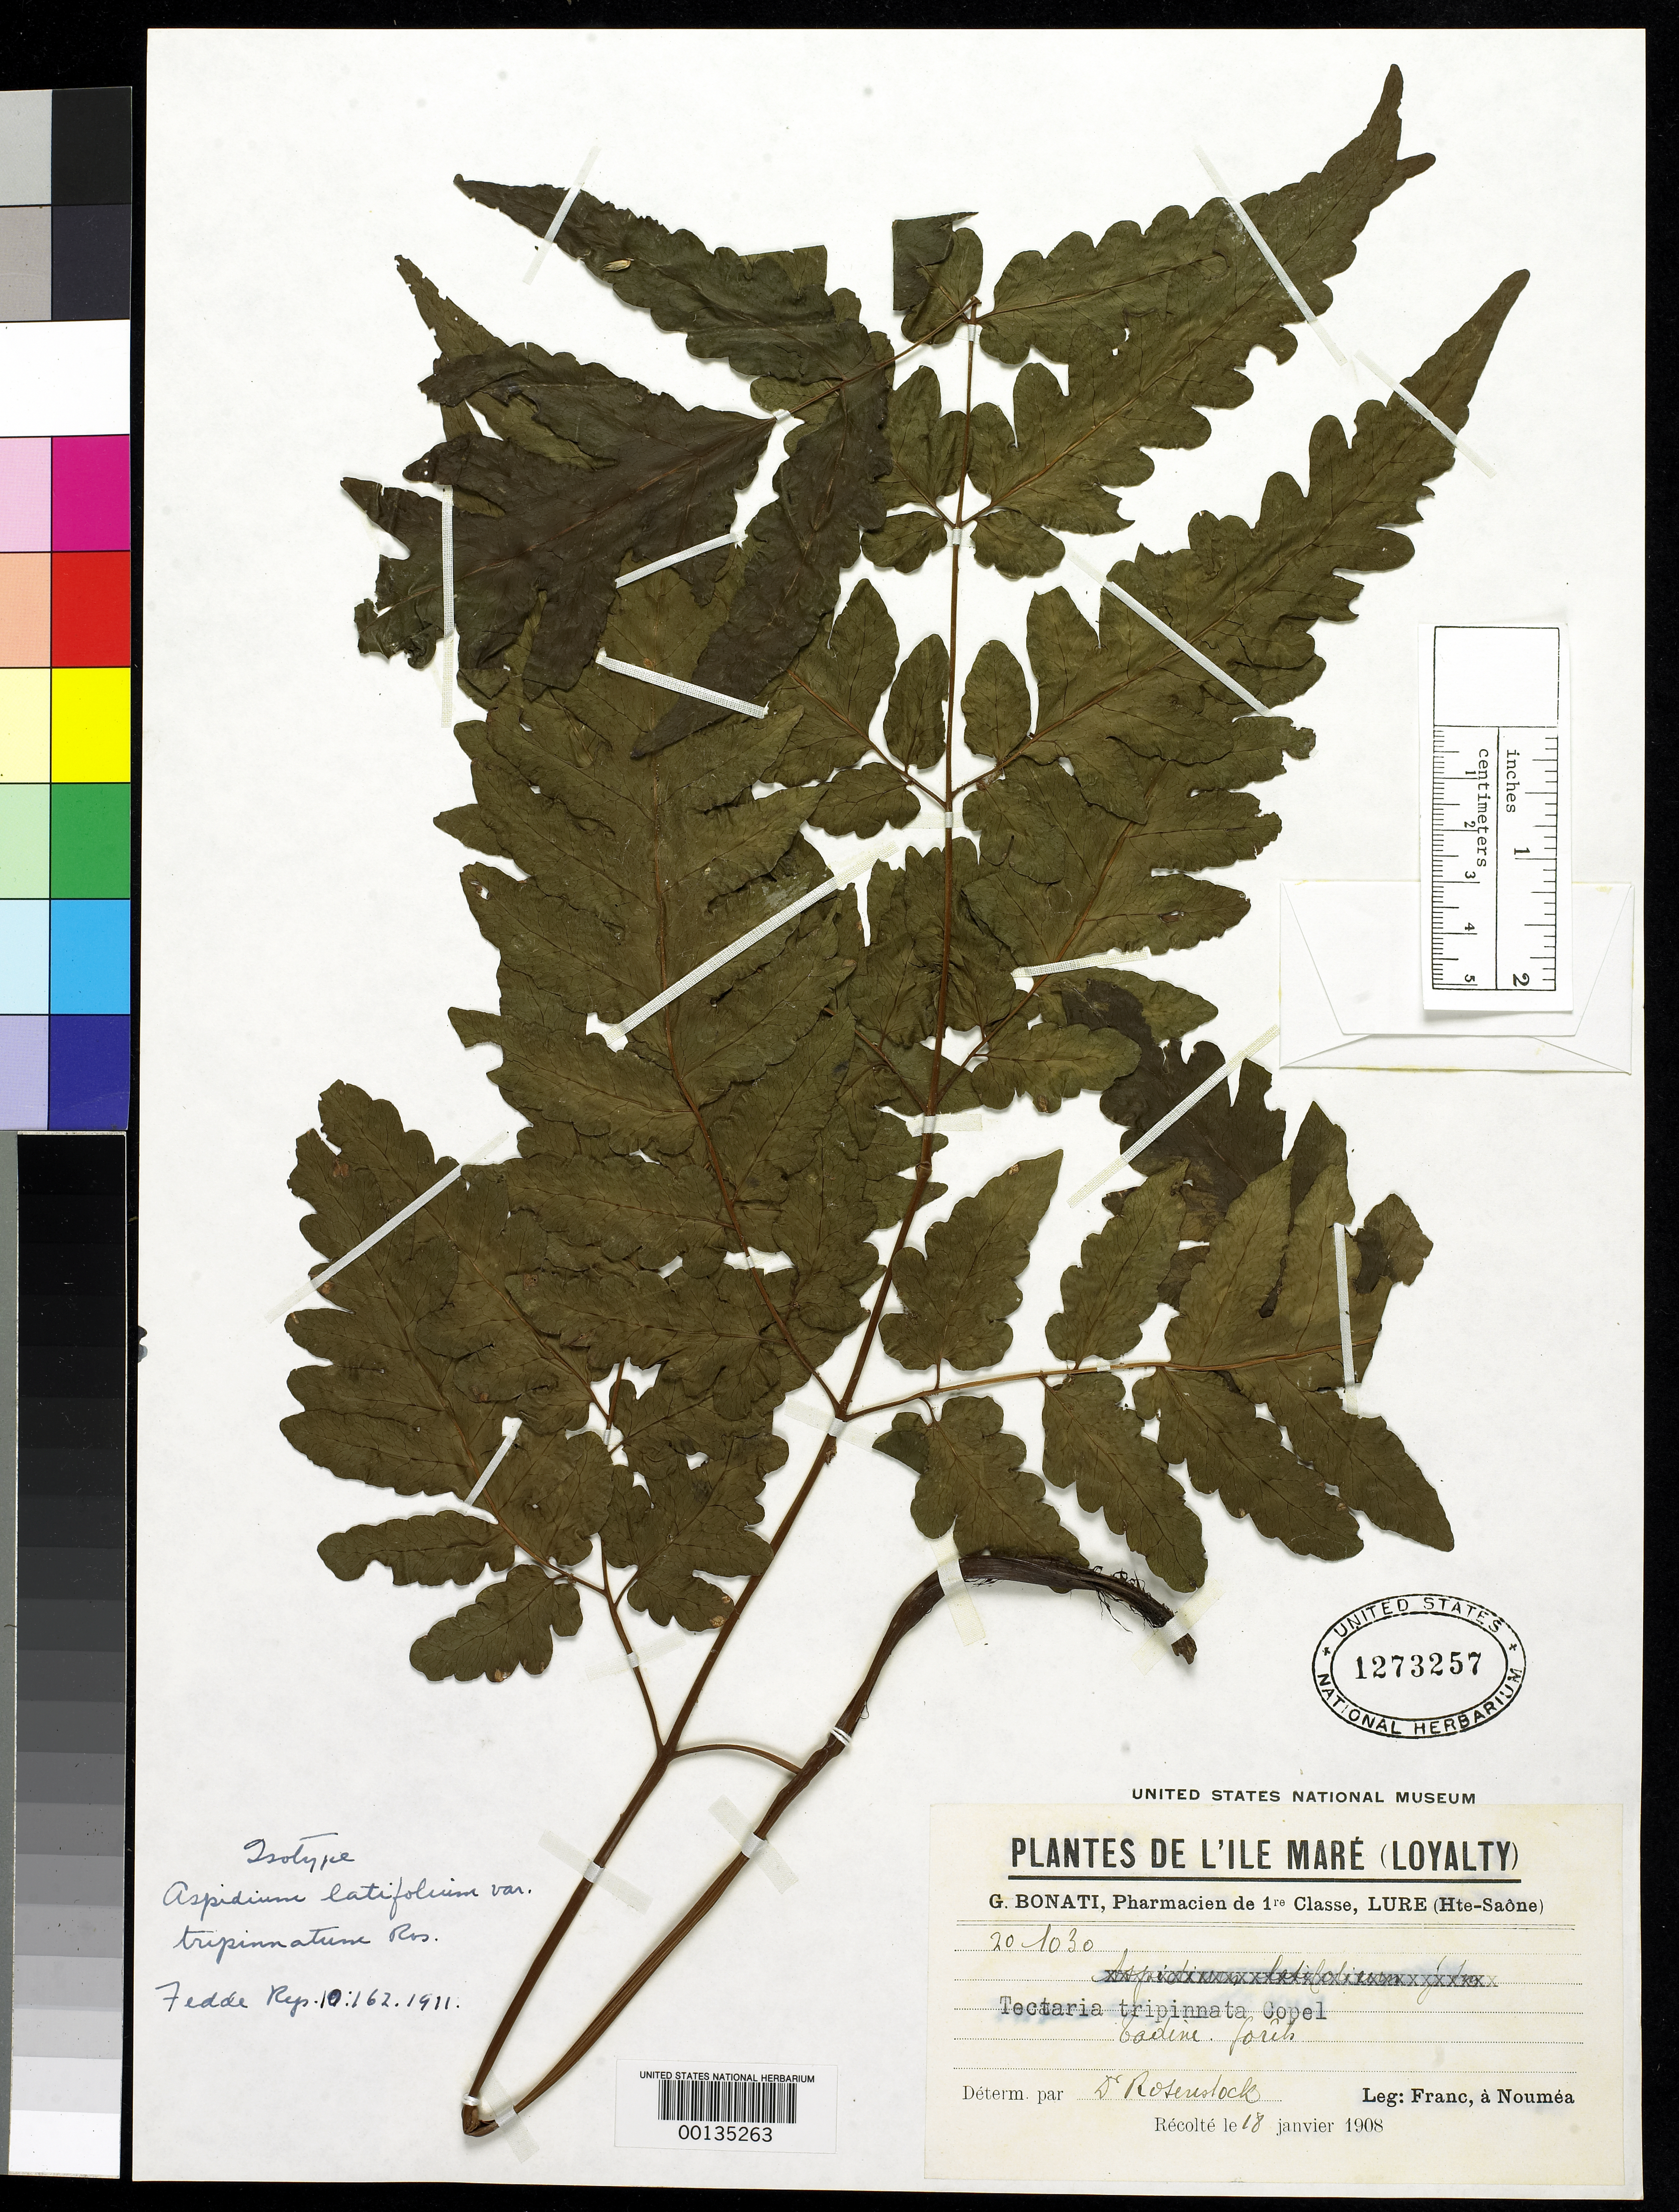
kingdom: Plantae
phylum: Tracheophyta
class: Polypodiopsida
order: Polypodiales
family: Tectariaceae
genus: Aspidium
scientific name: Aspidium latifolium var. tripinnatum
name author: Rosenst.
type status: Isosyntype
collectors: I. Franc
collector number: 1030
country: New Caledonia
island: Loyalty Islands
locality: Loyalty Is.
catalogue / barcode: US 1273257